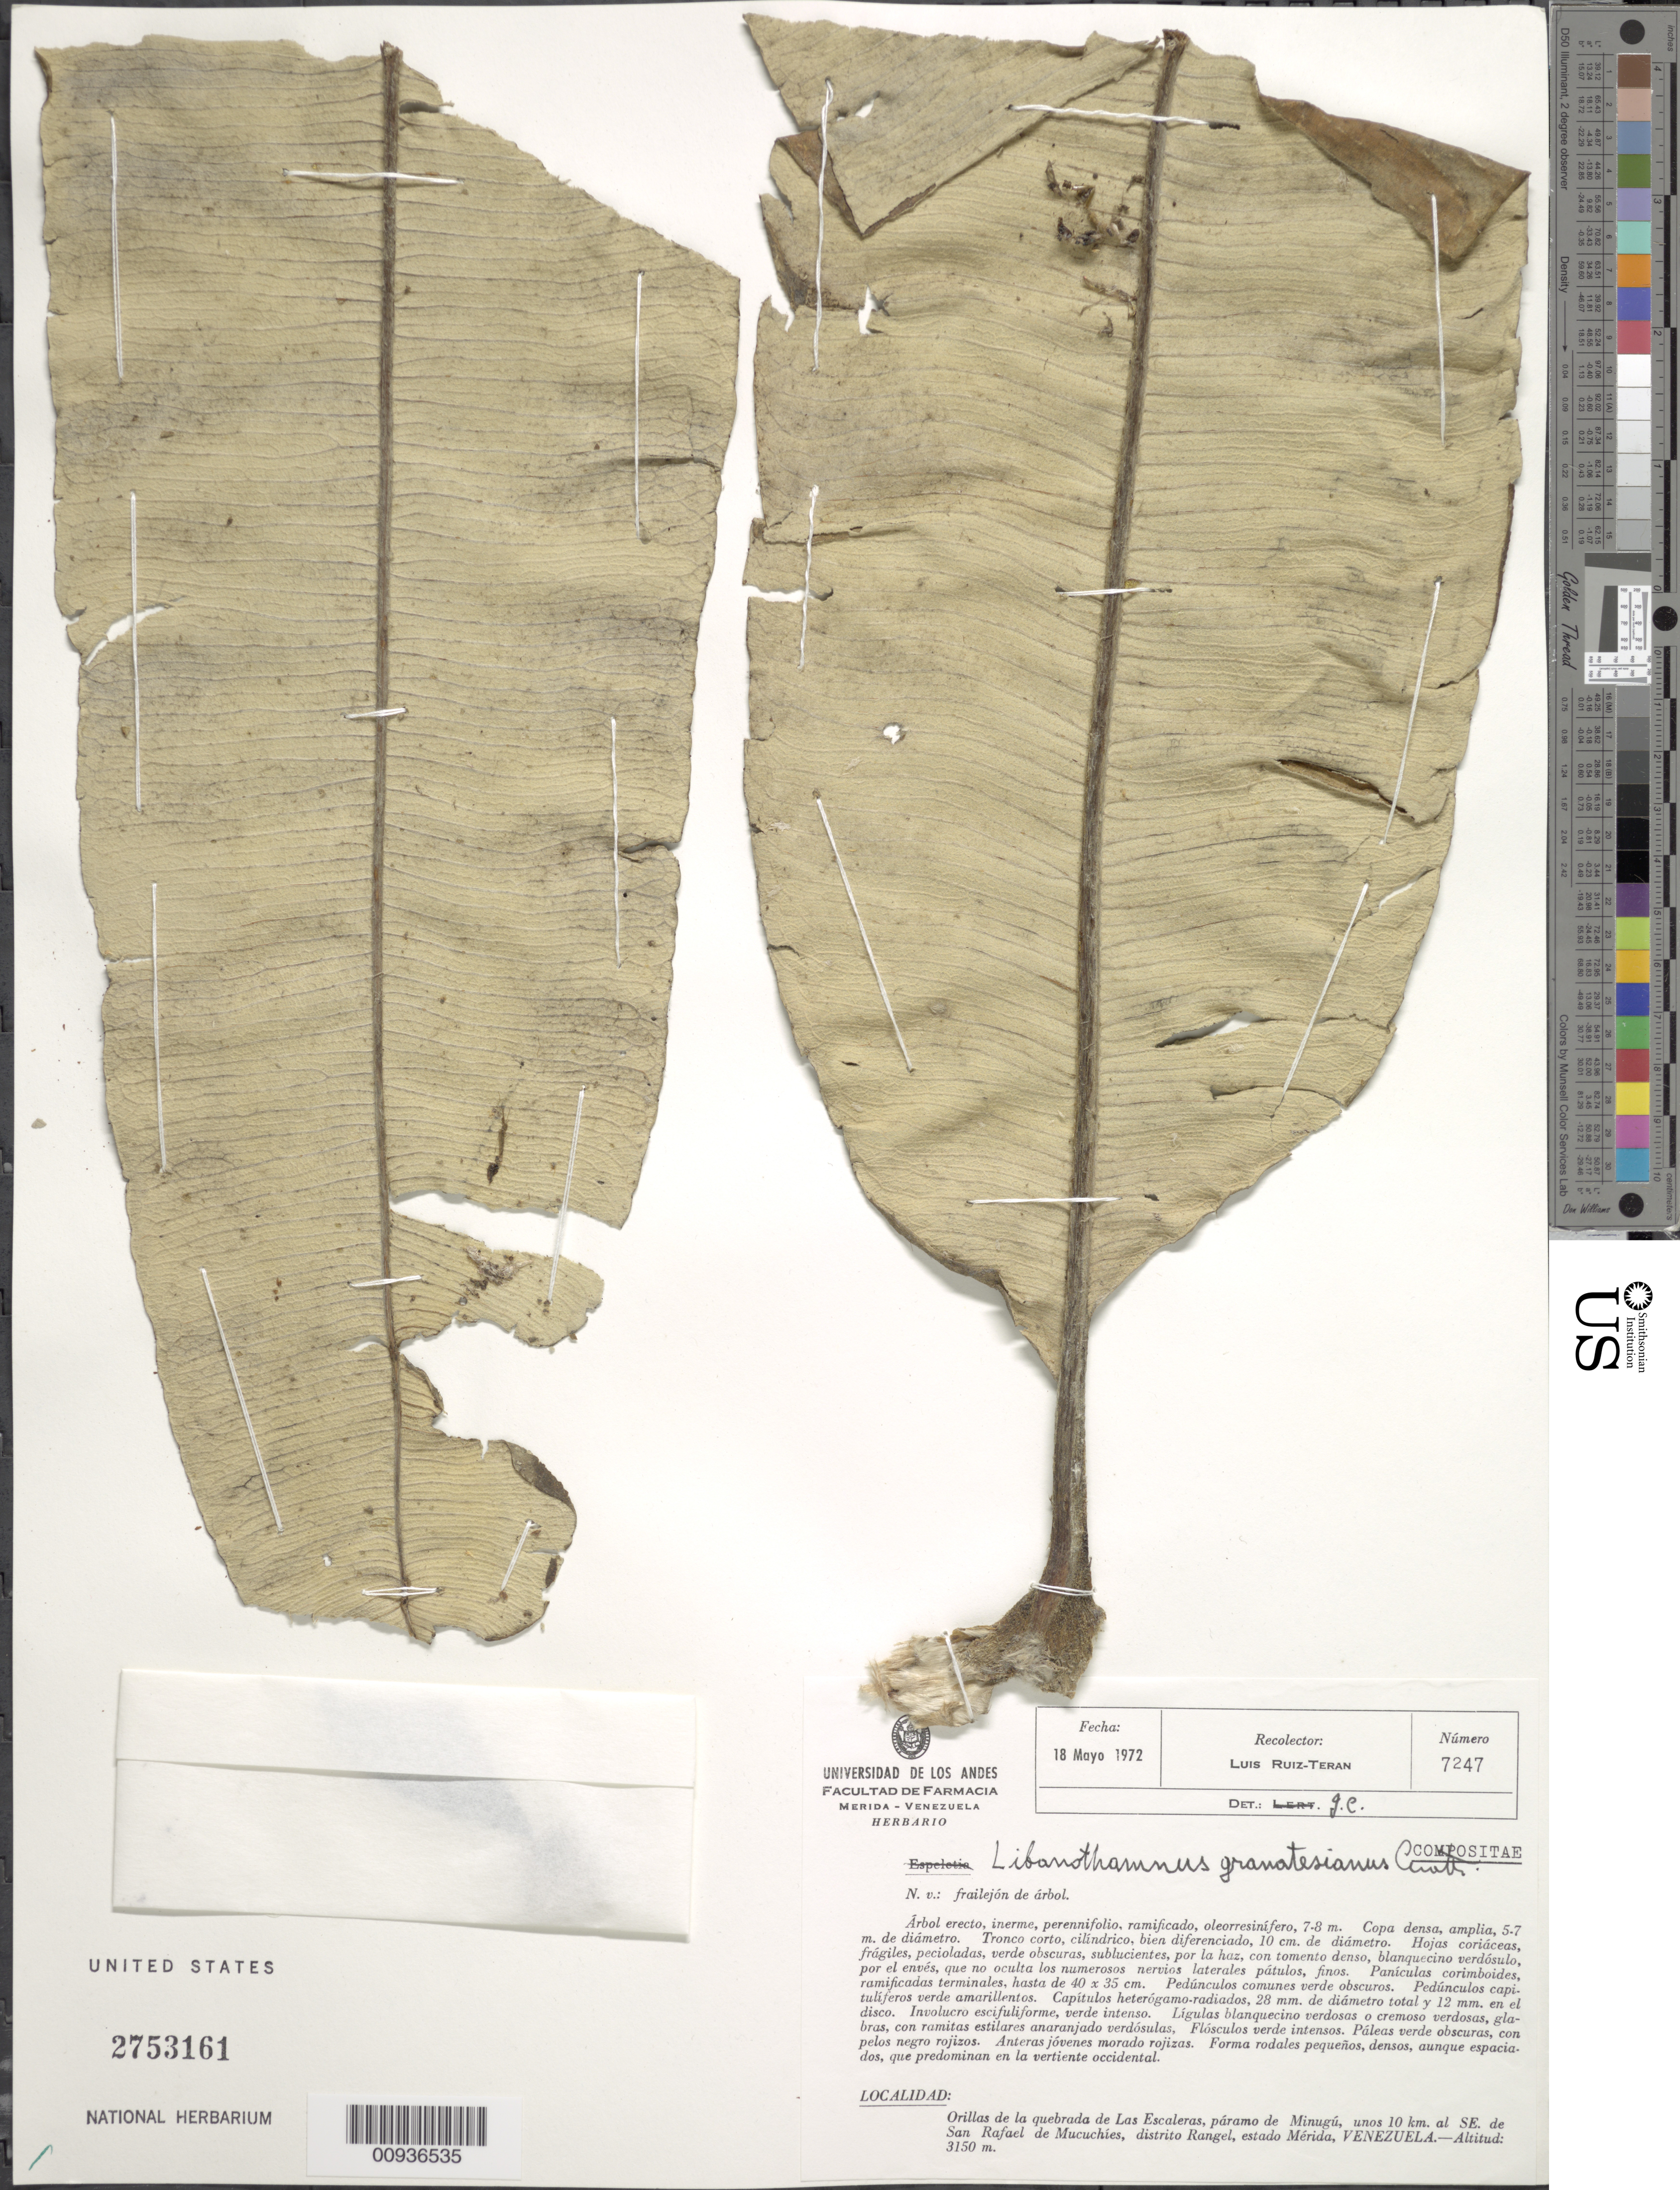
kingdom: Plantae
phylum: Tracheophyta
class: Magnoliopsida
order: Asterales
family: Asteraceae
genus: Libanothamnus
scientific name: Libanothamnus banksiifolius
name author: (Sch. Bip. & Ettingsh.) Cuatrec.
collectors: L. Teran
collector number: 7247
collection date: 1972-05-18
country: Venezuela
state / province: Mérida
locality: Orillas de la quebrada de Las Escaleras, paramo de Minugu, unos 10 km al SE de San Rafael de Mucuchies, distrito Rangel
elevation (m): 3150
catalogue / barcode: US 2753161